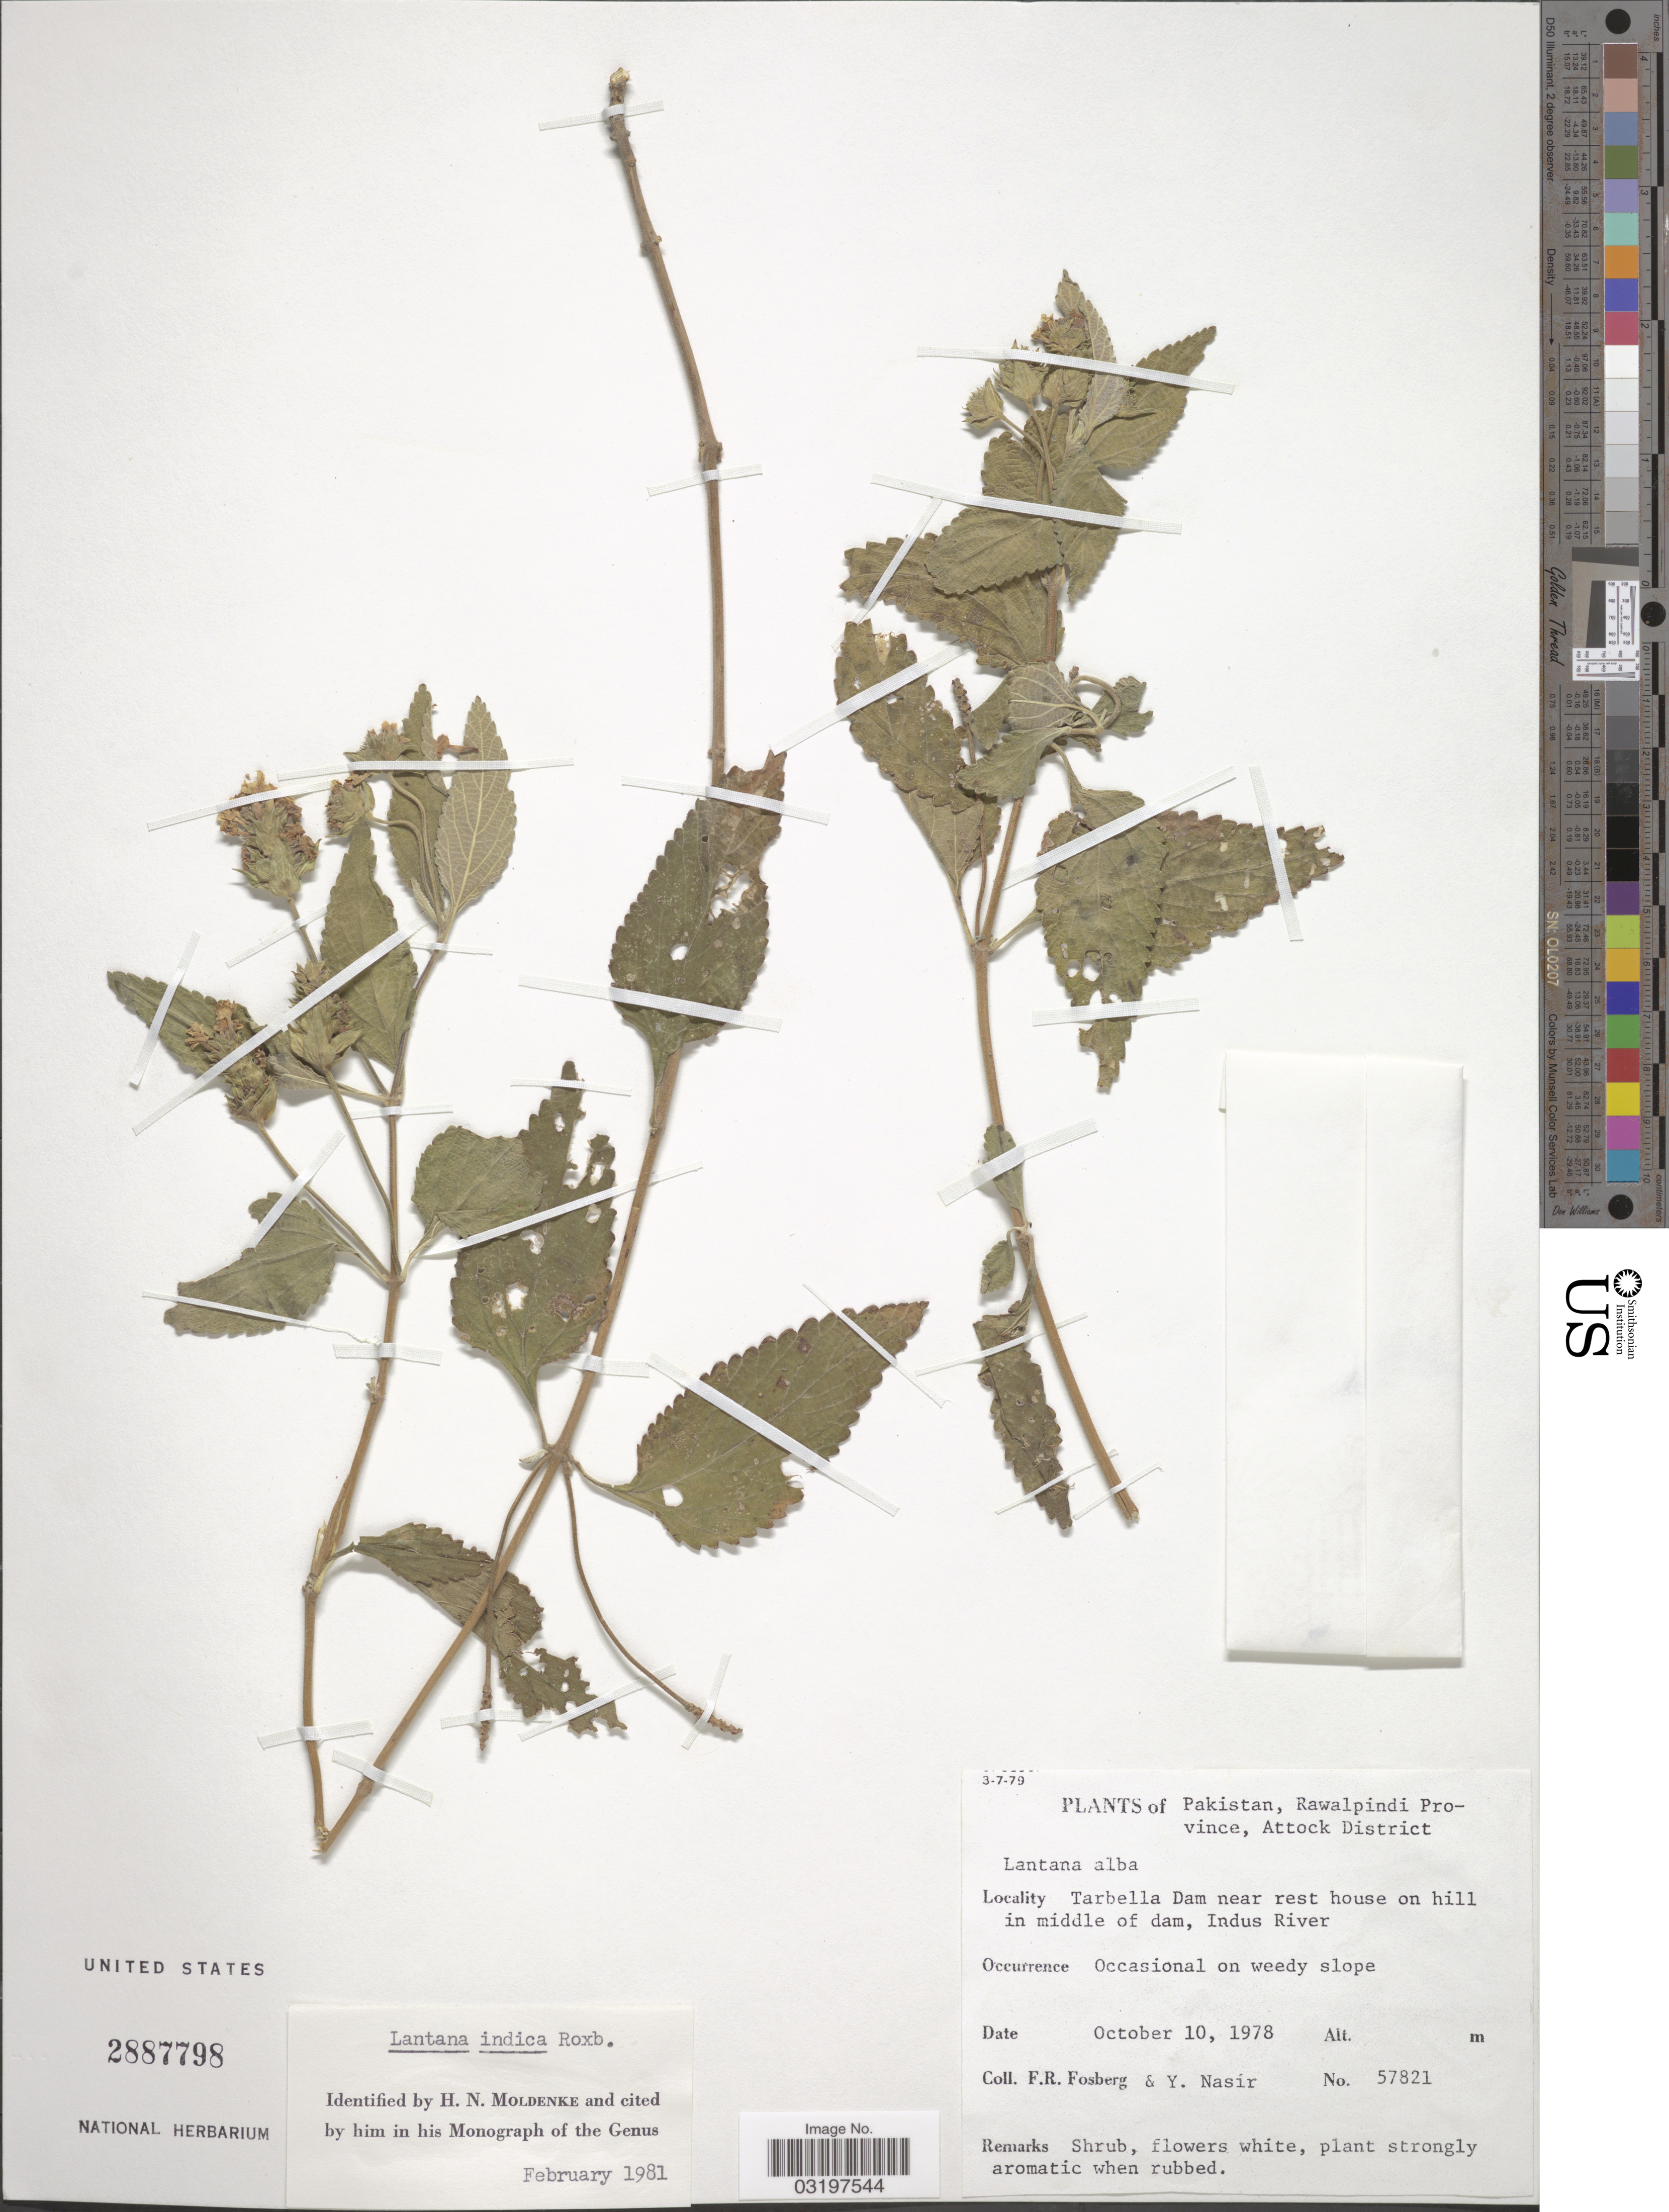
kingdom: Plantae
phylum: Tracheophyta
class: Magnoliopsida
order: Lamiales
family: Verbenaceae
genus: Lantana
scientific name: Lantana indica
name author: Roxb.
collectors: F. R. Fosberg & Y. Nasir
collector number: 57821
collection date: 1978-10-10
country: Pakistan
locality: Rawalpindi Province, Attock District. Tarbella Dam near rest house on hill in middle of dam, Indus River.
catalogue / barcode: US 2887798